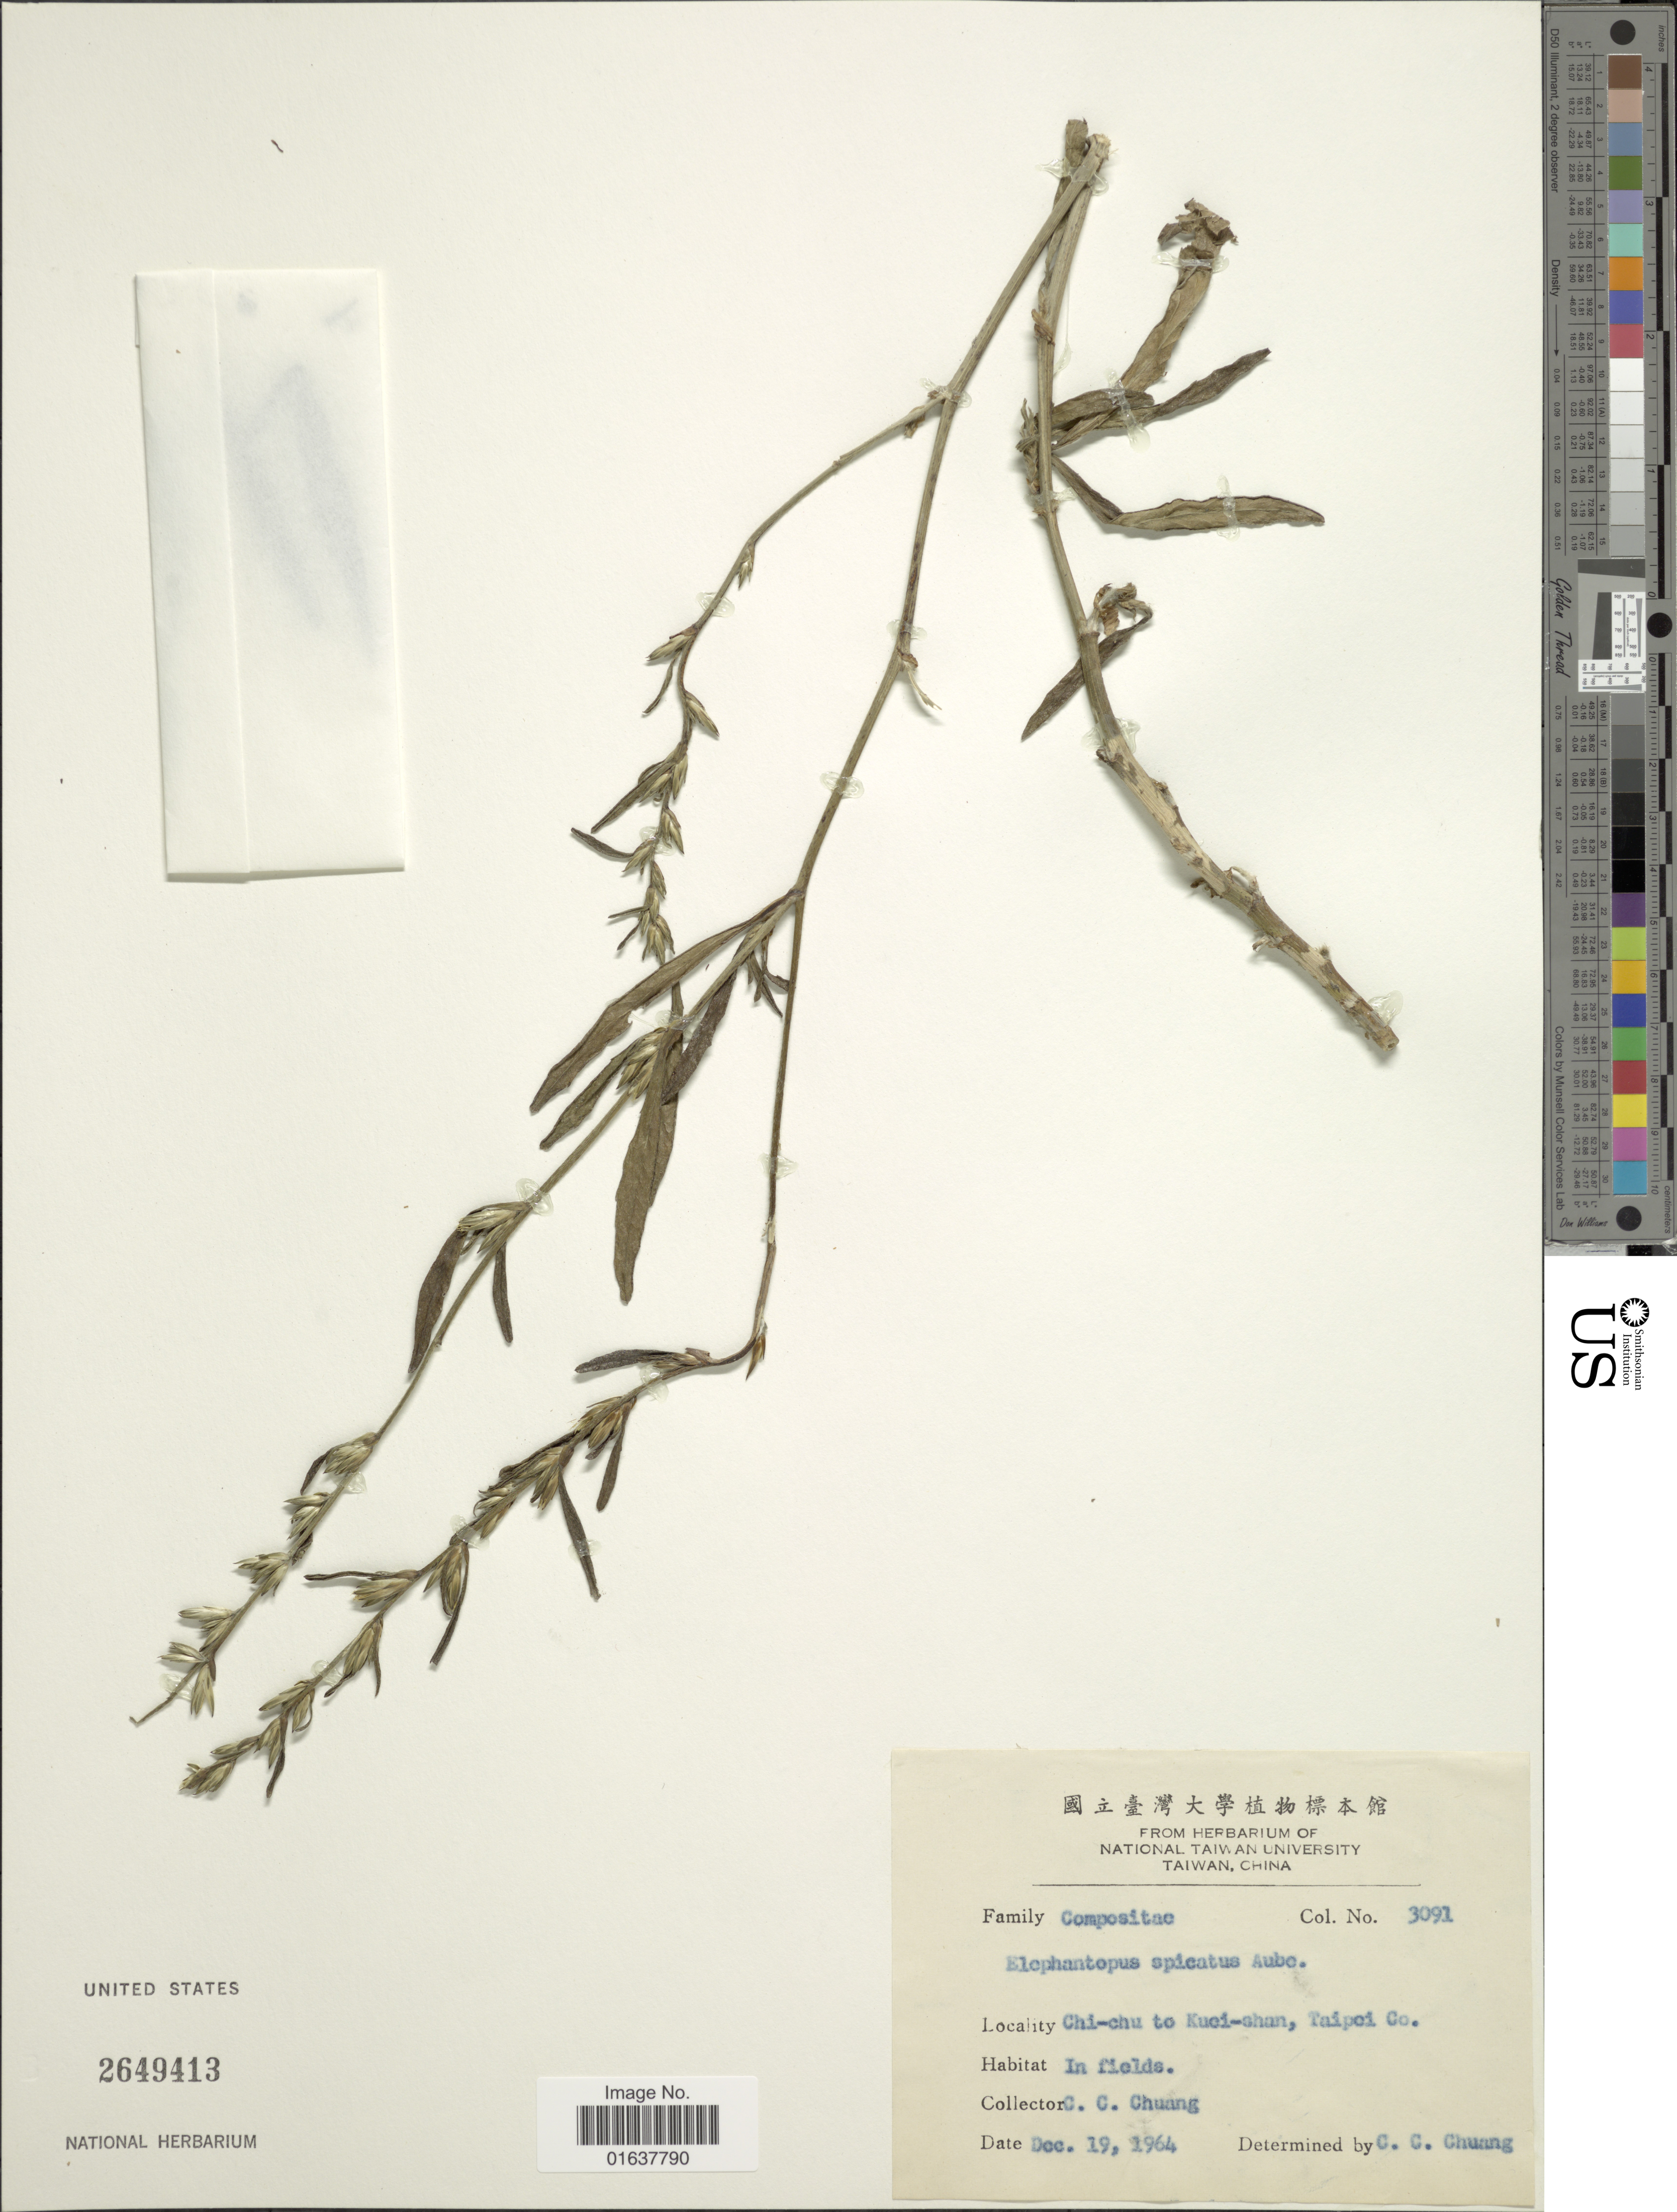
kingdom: Plantae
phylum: Tracheophyta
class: Magnoliopsida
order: Asterales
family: Asteraceae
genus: Pseudelephantopus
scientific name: Pseudelephantopus spicatus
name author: (Juss. ex Aubl.) C.F. Baker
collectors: C. C. Chuang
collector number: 3091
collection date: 1964-12-19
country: Taiwan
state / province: Taipei City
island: Taiwan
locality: Chi-chu to Kueishan, Taipei Co.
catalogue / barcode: US 2649413